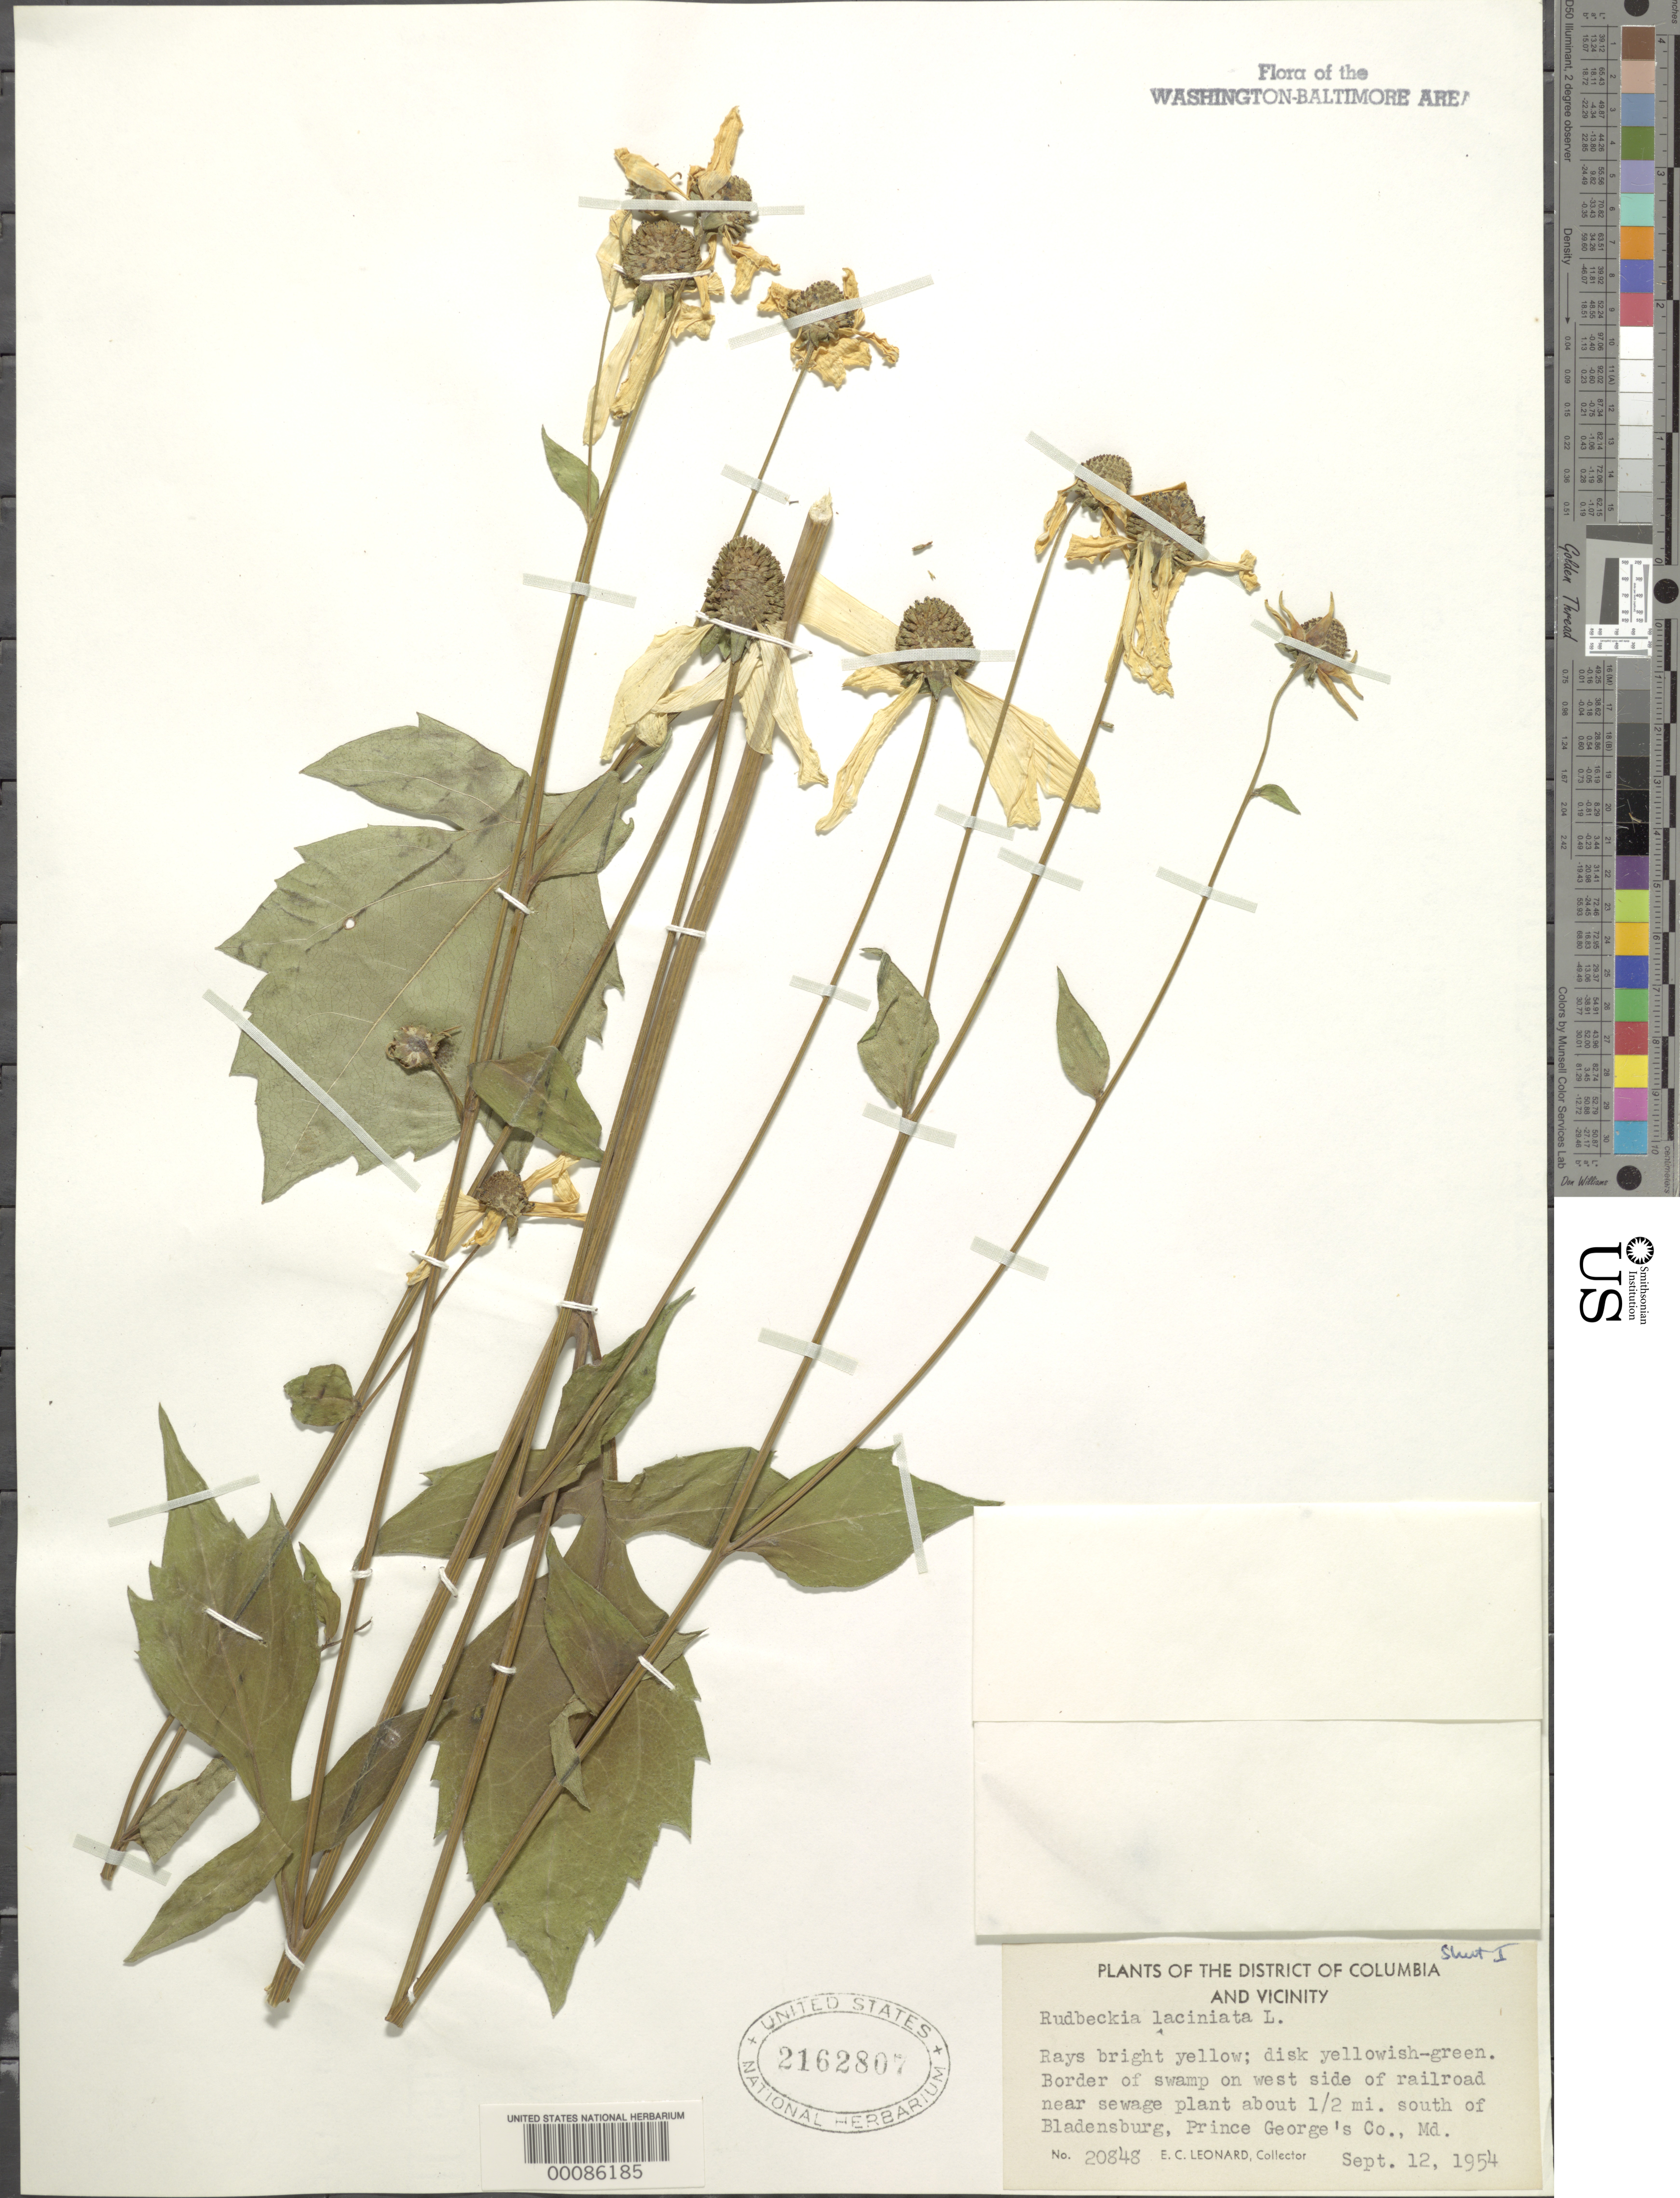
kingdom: Plantae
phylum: Tracheophyta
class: Magnoliopsida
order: Asterales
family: Asteraceae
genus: Rudbeckia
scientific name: Rudbeckia laciniata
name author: L.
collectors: E. C. Leonard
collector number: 20848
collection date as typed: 12 Sep 1954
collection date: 1954-09-12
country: United States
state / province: Maryland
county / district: Prince George's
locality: Near Sewage Plant south of Bladensburg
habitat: Railroad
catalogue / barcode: US 2162807